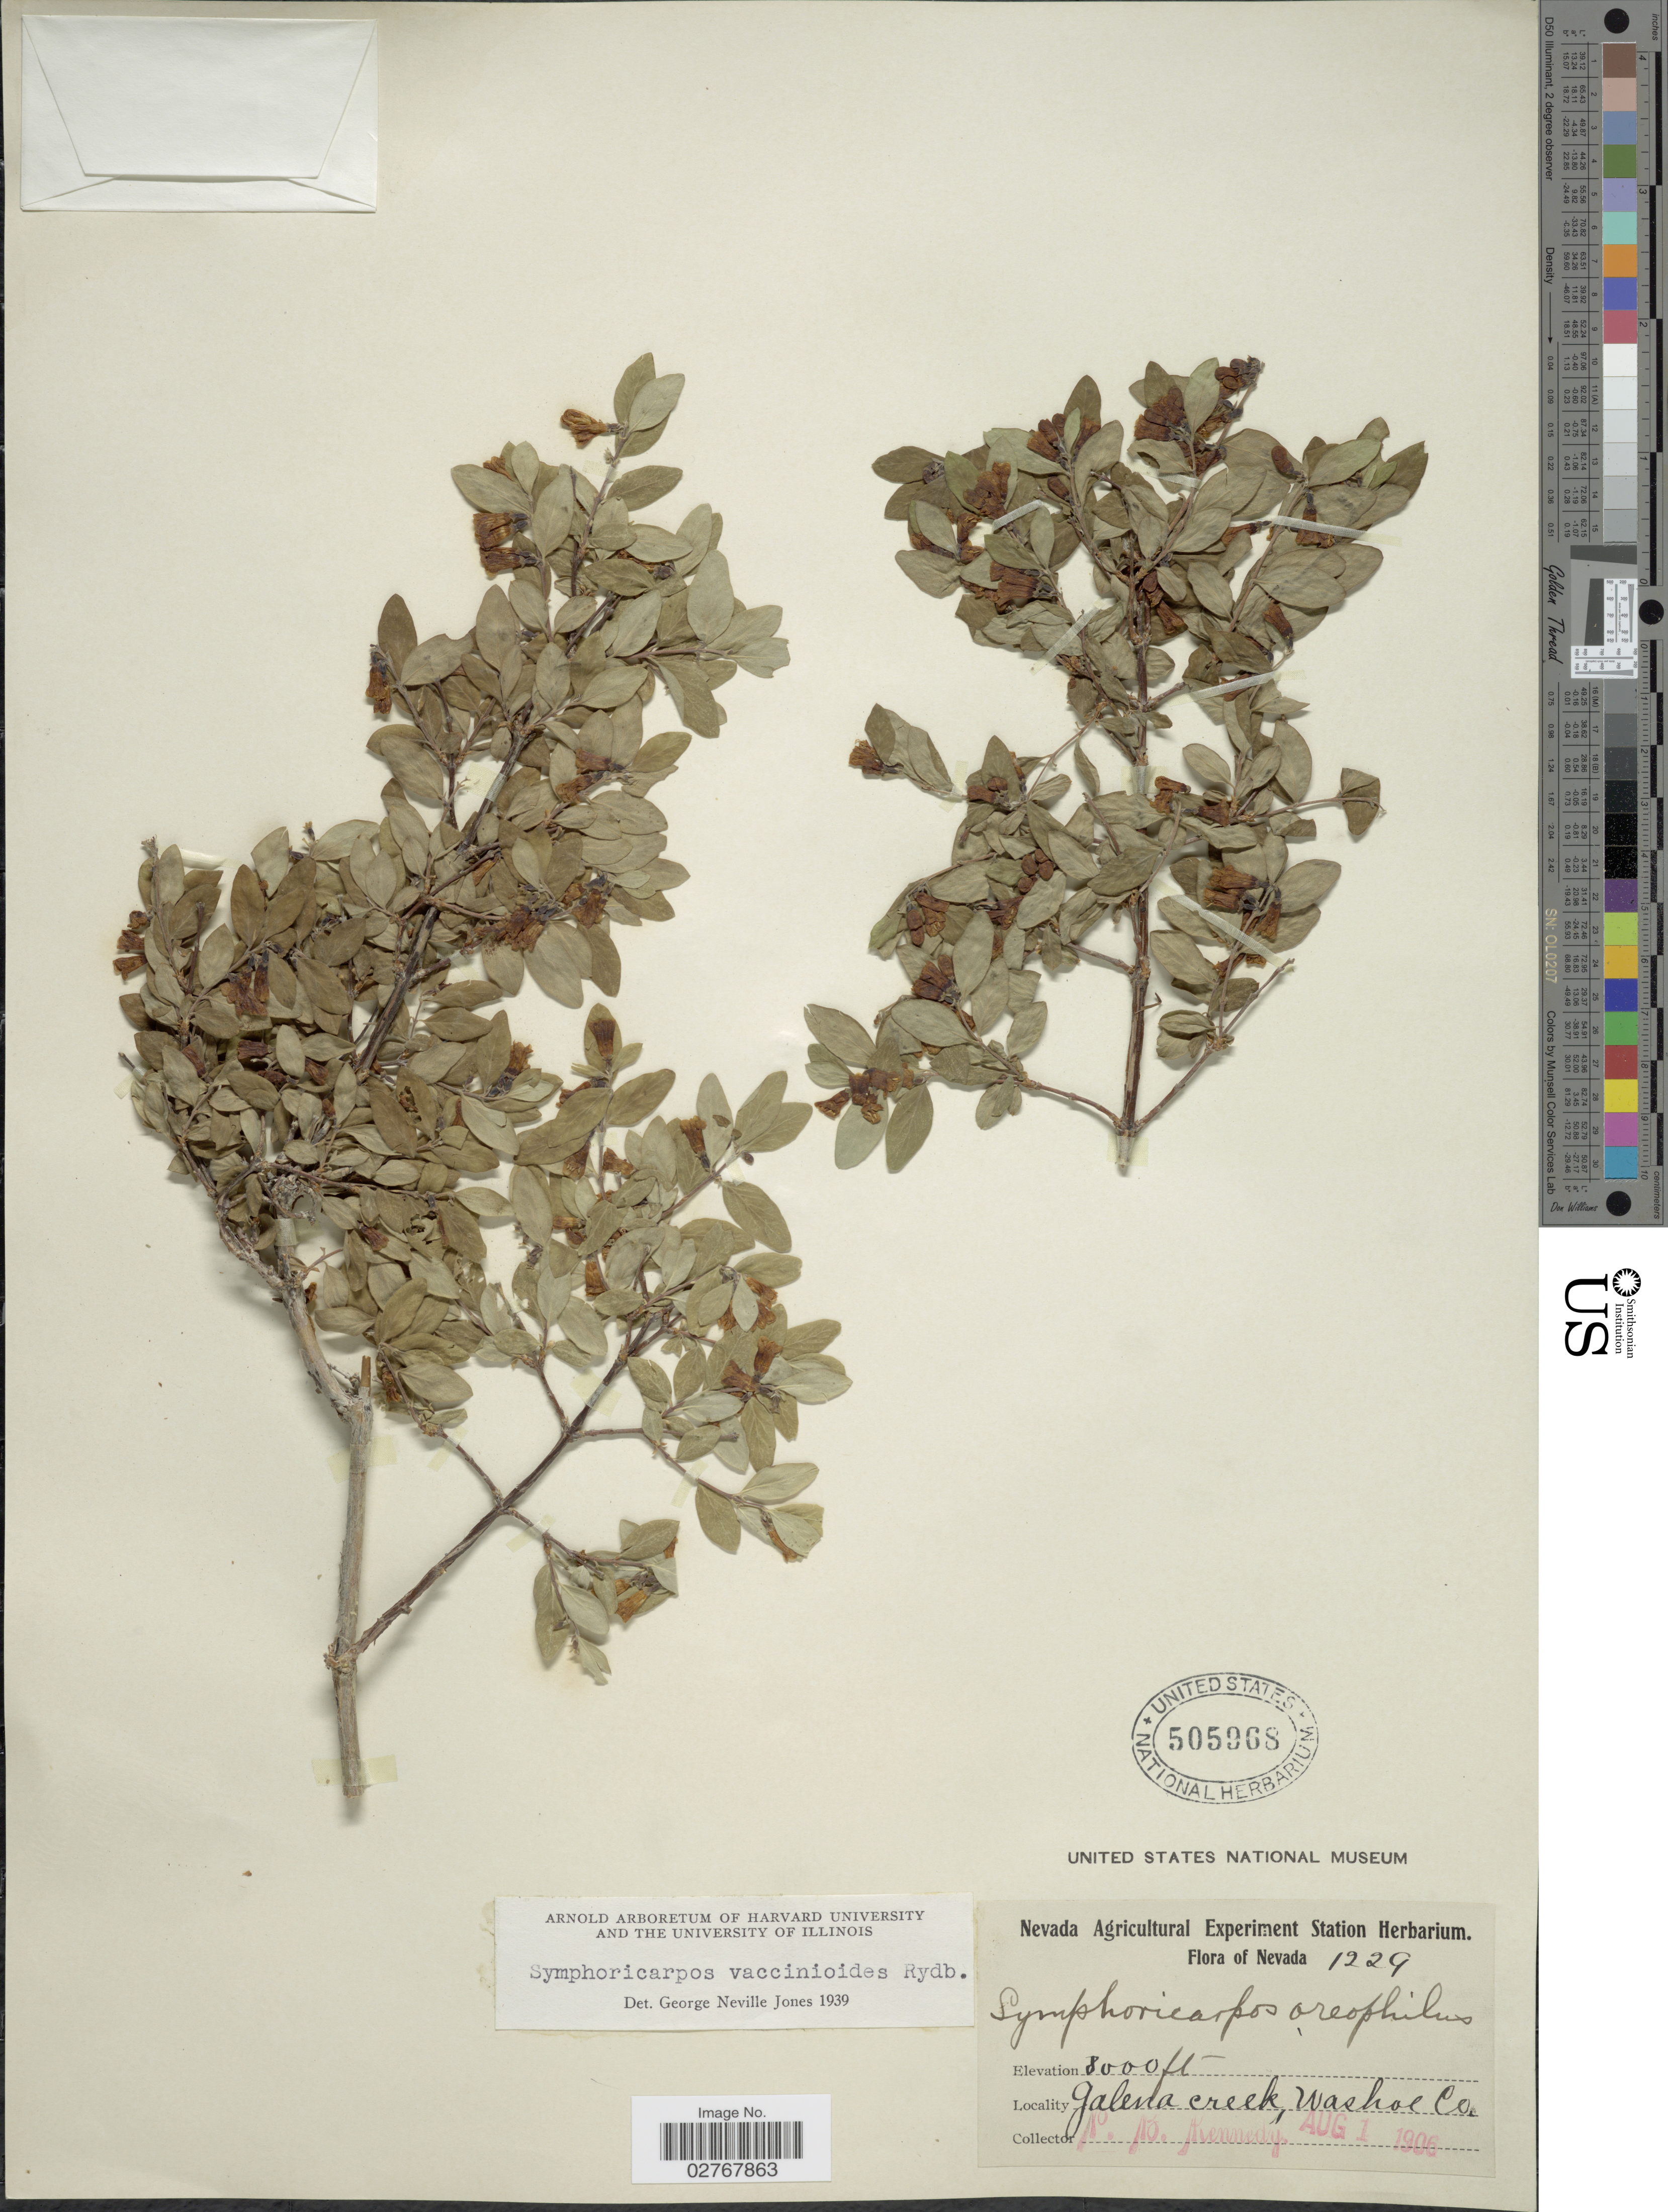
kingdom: Plantae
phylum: Tracheophyta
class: Magnoliopsida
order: Dipsacales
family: Caprifoliaceae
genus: Symphoricarpos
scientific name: Symphoricarpos vaccinioides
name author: Rydb.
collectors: K. Kennedy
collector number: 1229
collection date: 1906-08-01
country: United States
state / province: Colorado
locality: Galena Creek, Washoe Co.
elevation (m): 2438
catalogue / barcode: US 505968